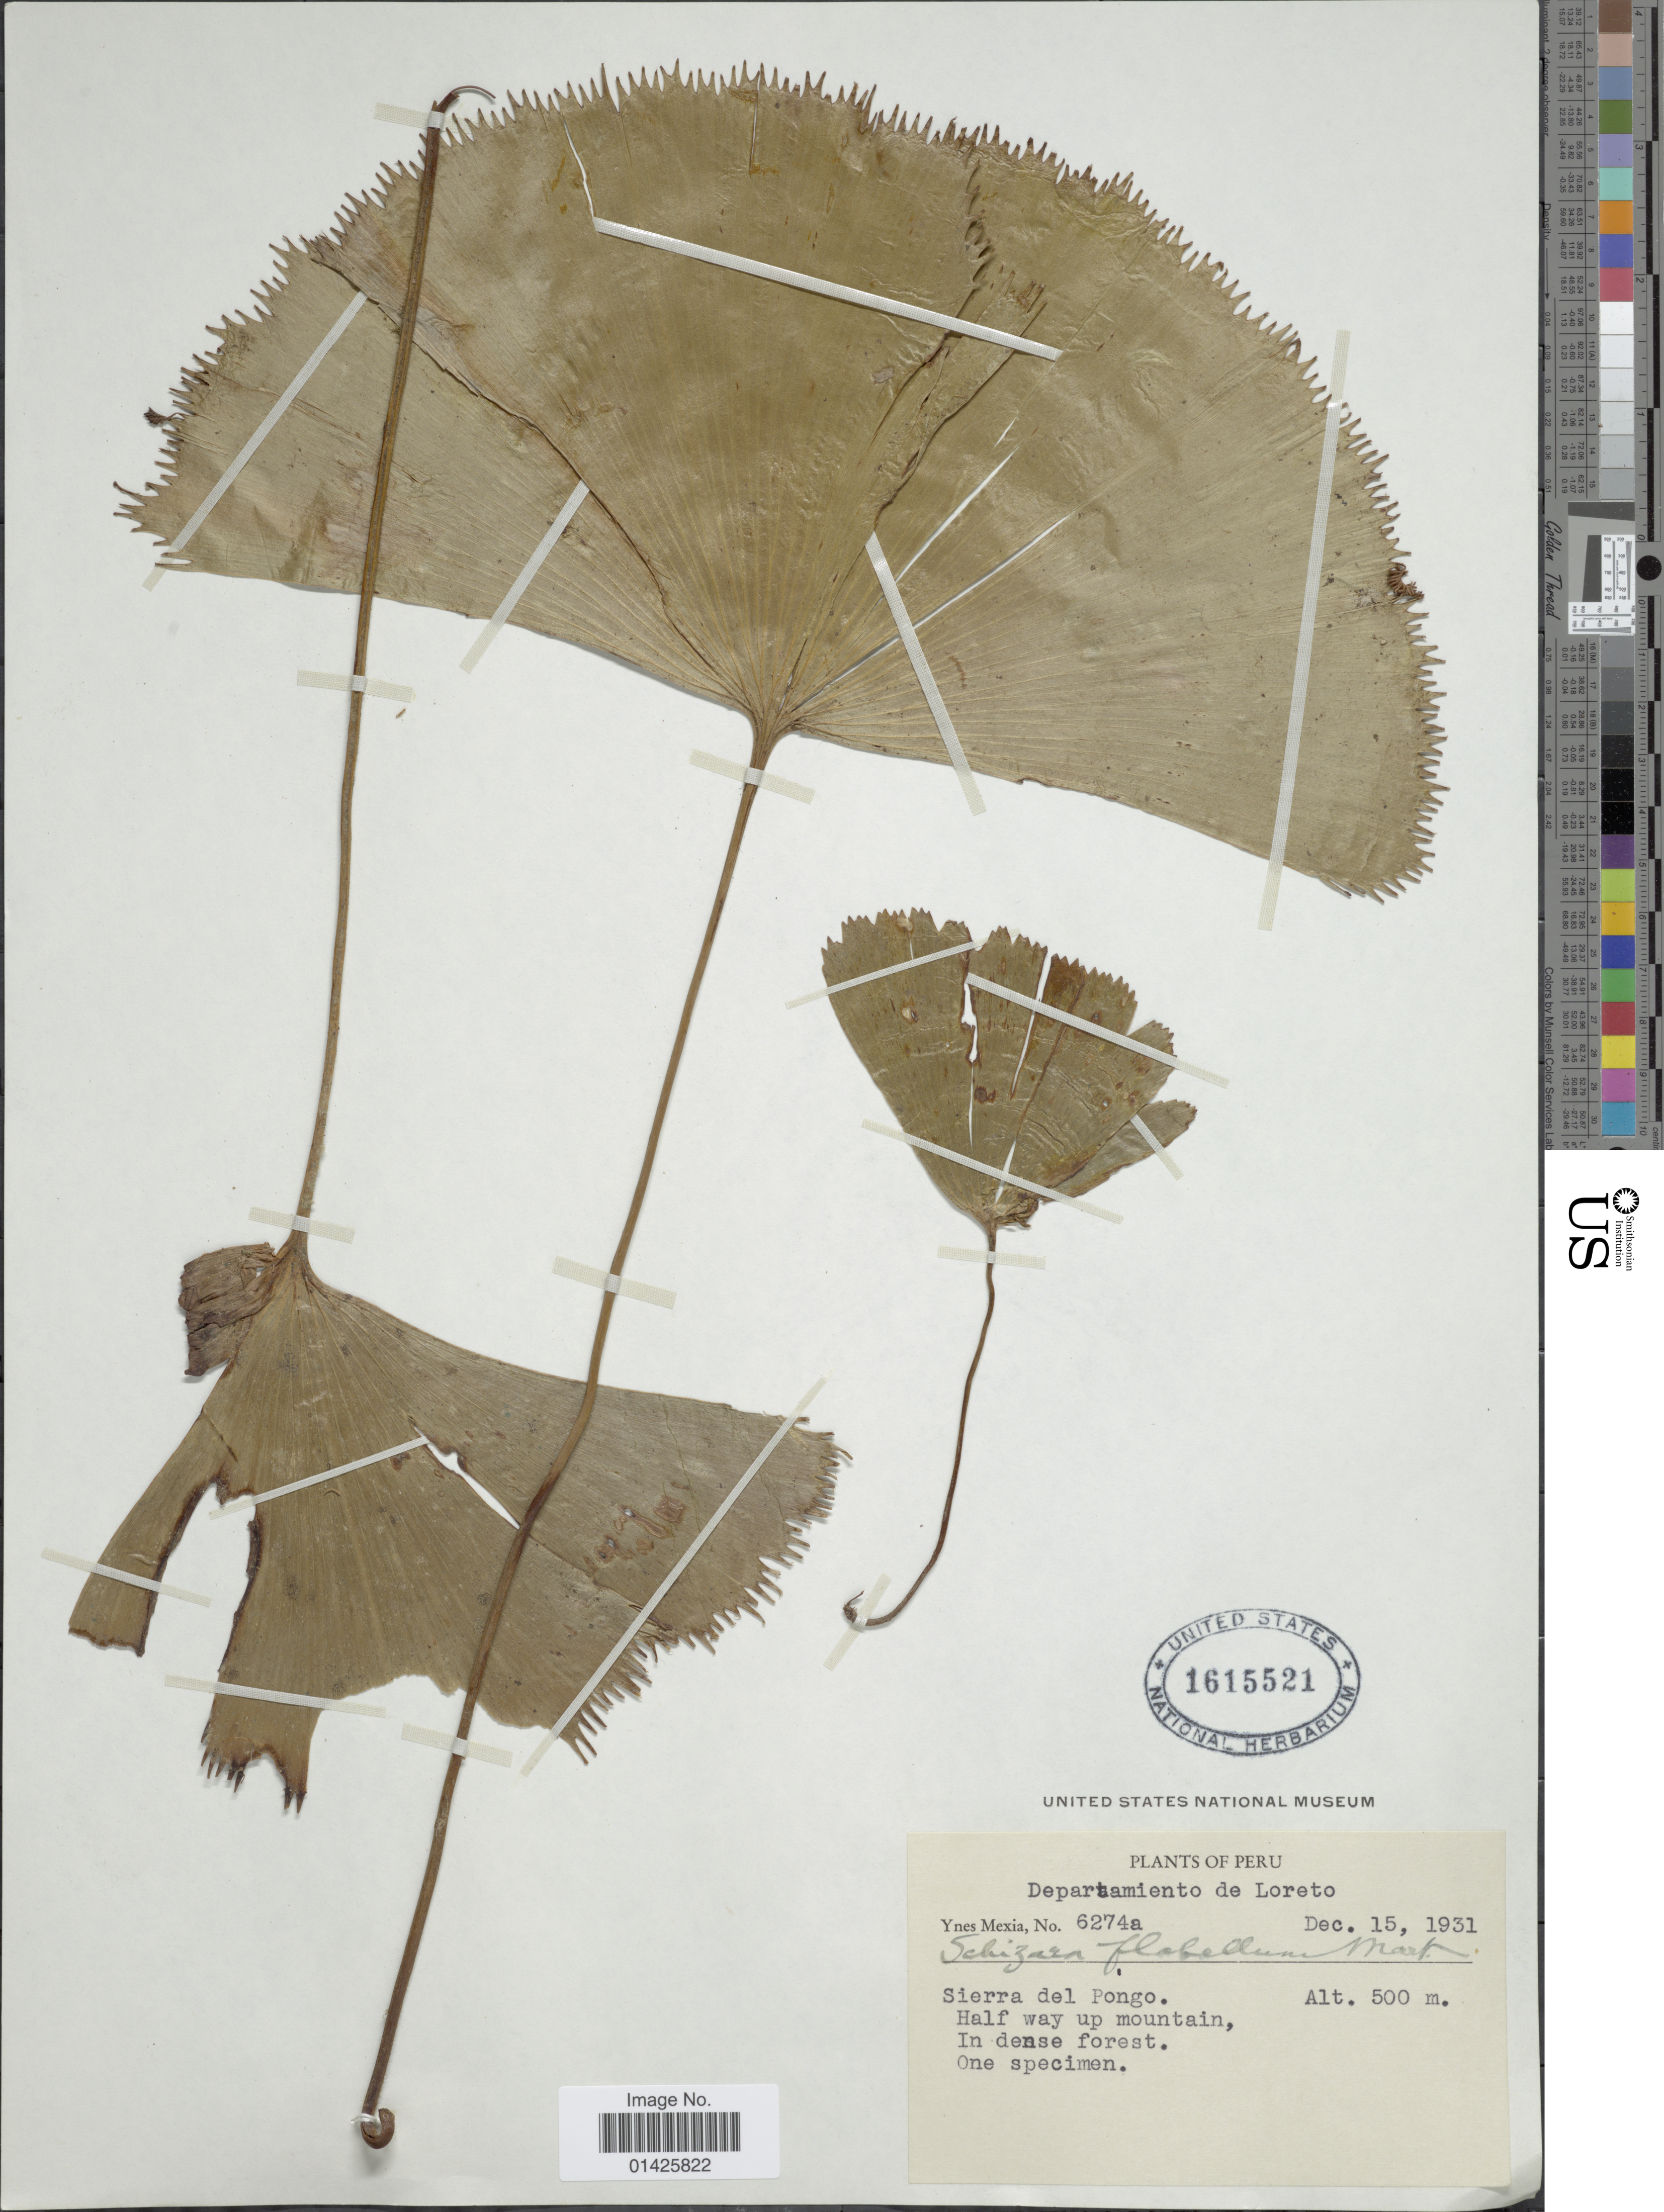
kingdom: Plantae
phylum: Tracheophyta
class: Polypodiopsida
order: Schizaeales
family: Schizaeaceae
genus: Schizaea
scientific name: Schizaea elegans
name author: (Vahl) Sw.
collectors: Y. Mexia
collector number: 6274a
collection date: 1931-12-15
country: Peru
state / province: Loreto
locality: Sierra del Pongo, Hlaf way up mountain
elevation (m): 500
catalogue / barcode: US 1615521